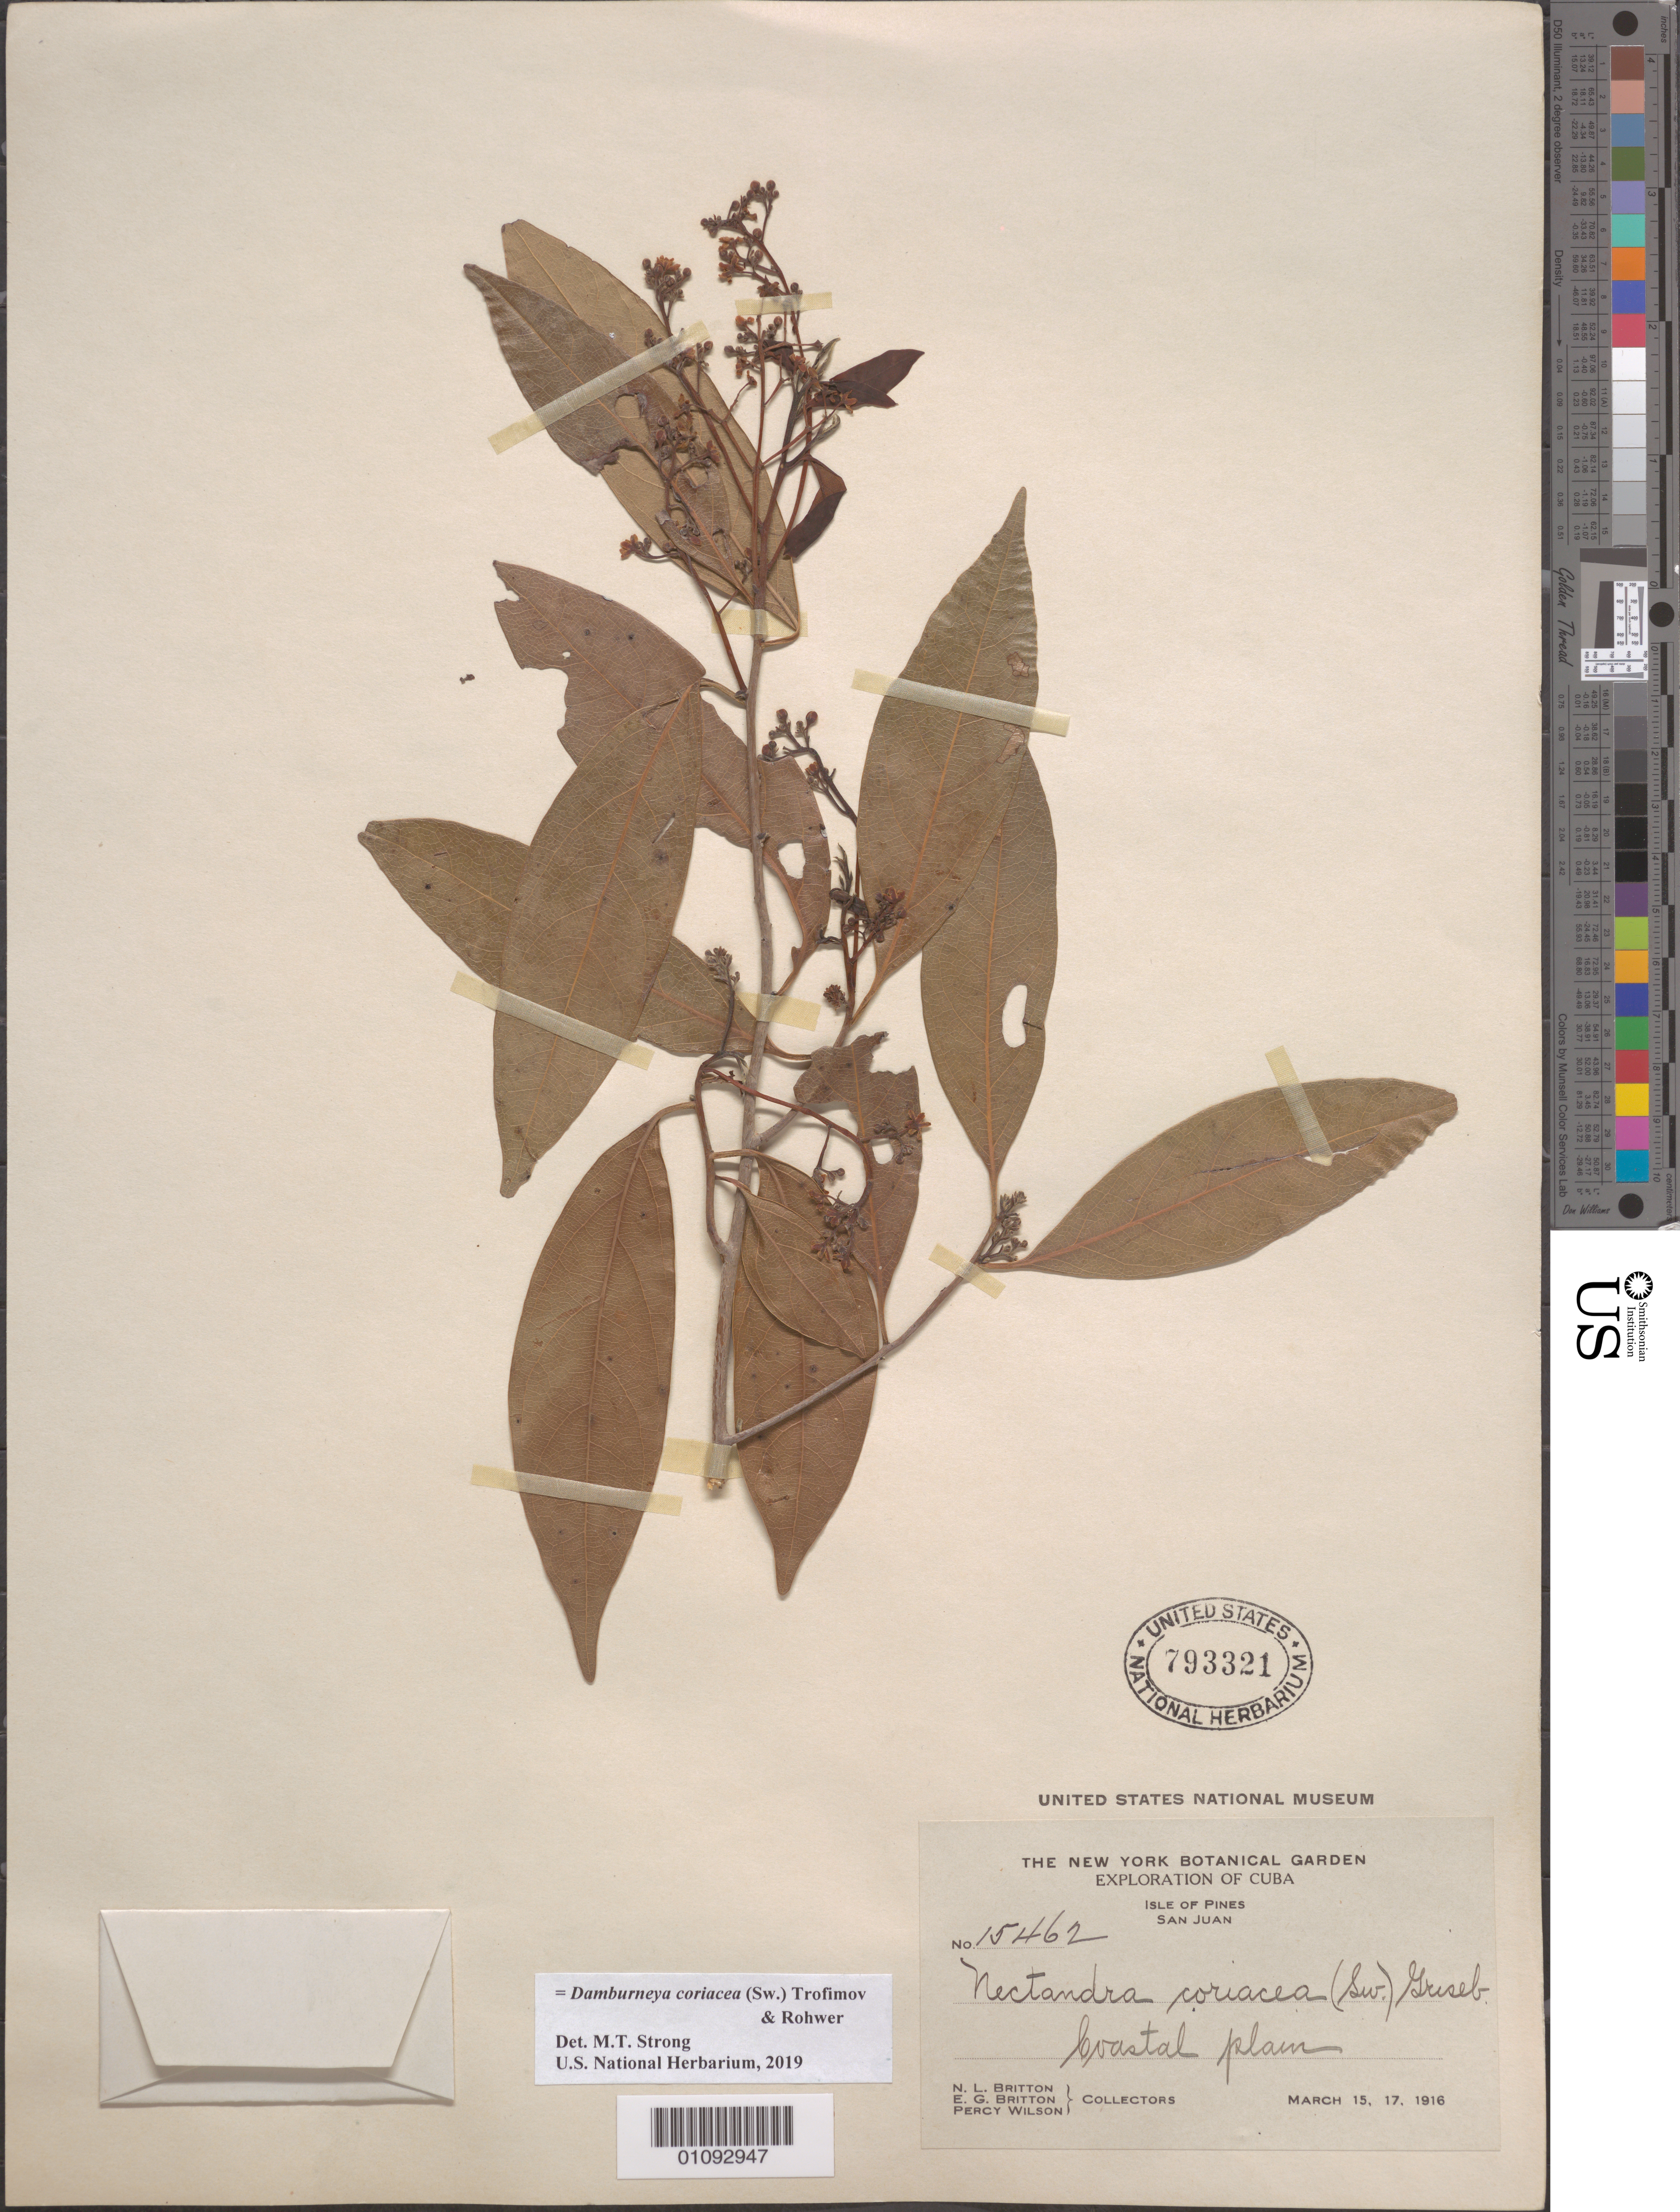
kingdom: Plantae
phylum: Tracheophyta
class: Magnoliopsida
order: Laurales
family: Lauraceae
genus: Damburneya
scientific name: Damburneya coriacea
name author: (Sw.) Trofimov & Rohwer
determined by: Strong, M. T., (US), Smithsonian Institution - National Museum of Natural History (UNITED STATES)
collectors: N. Britton, E. G. Britton & P. Wilson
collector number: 15462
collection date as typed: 15 Mar 1916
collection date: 1916-03-15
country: Cuba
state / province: Isla de La Juventud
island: Isla de la Juventud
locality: San Juan, coastal plain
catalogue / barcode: US 793321